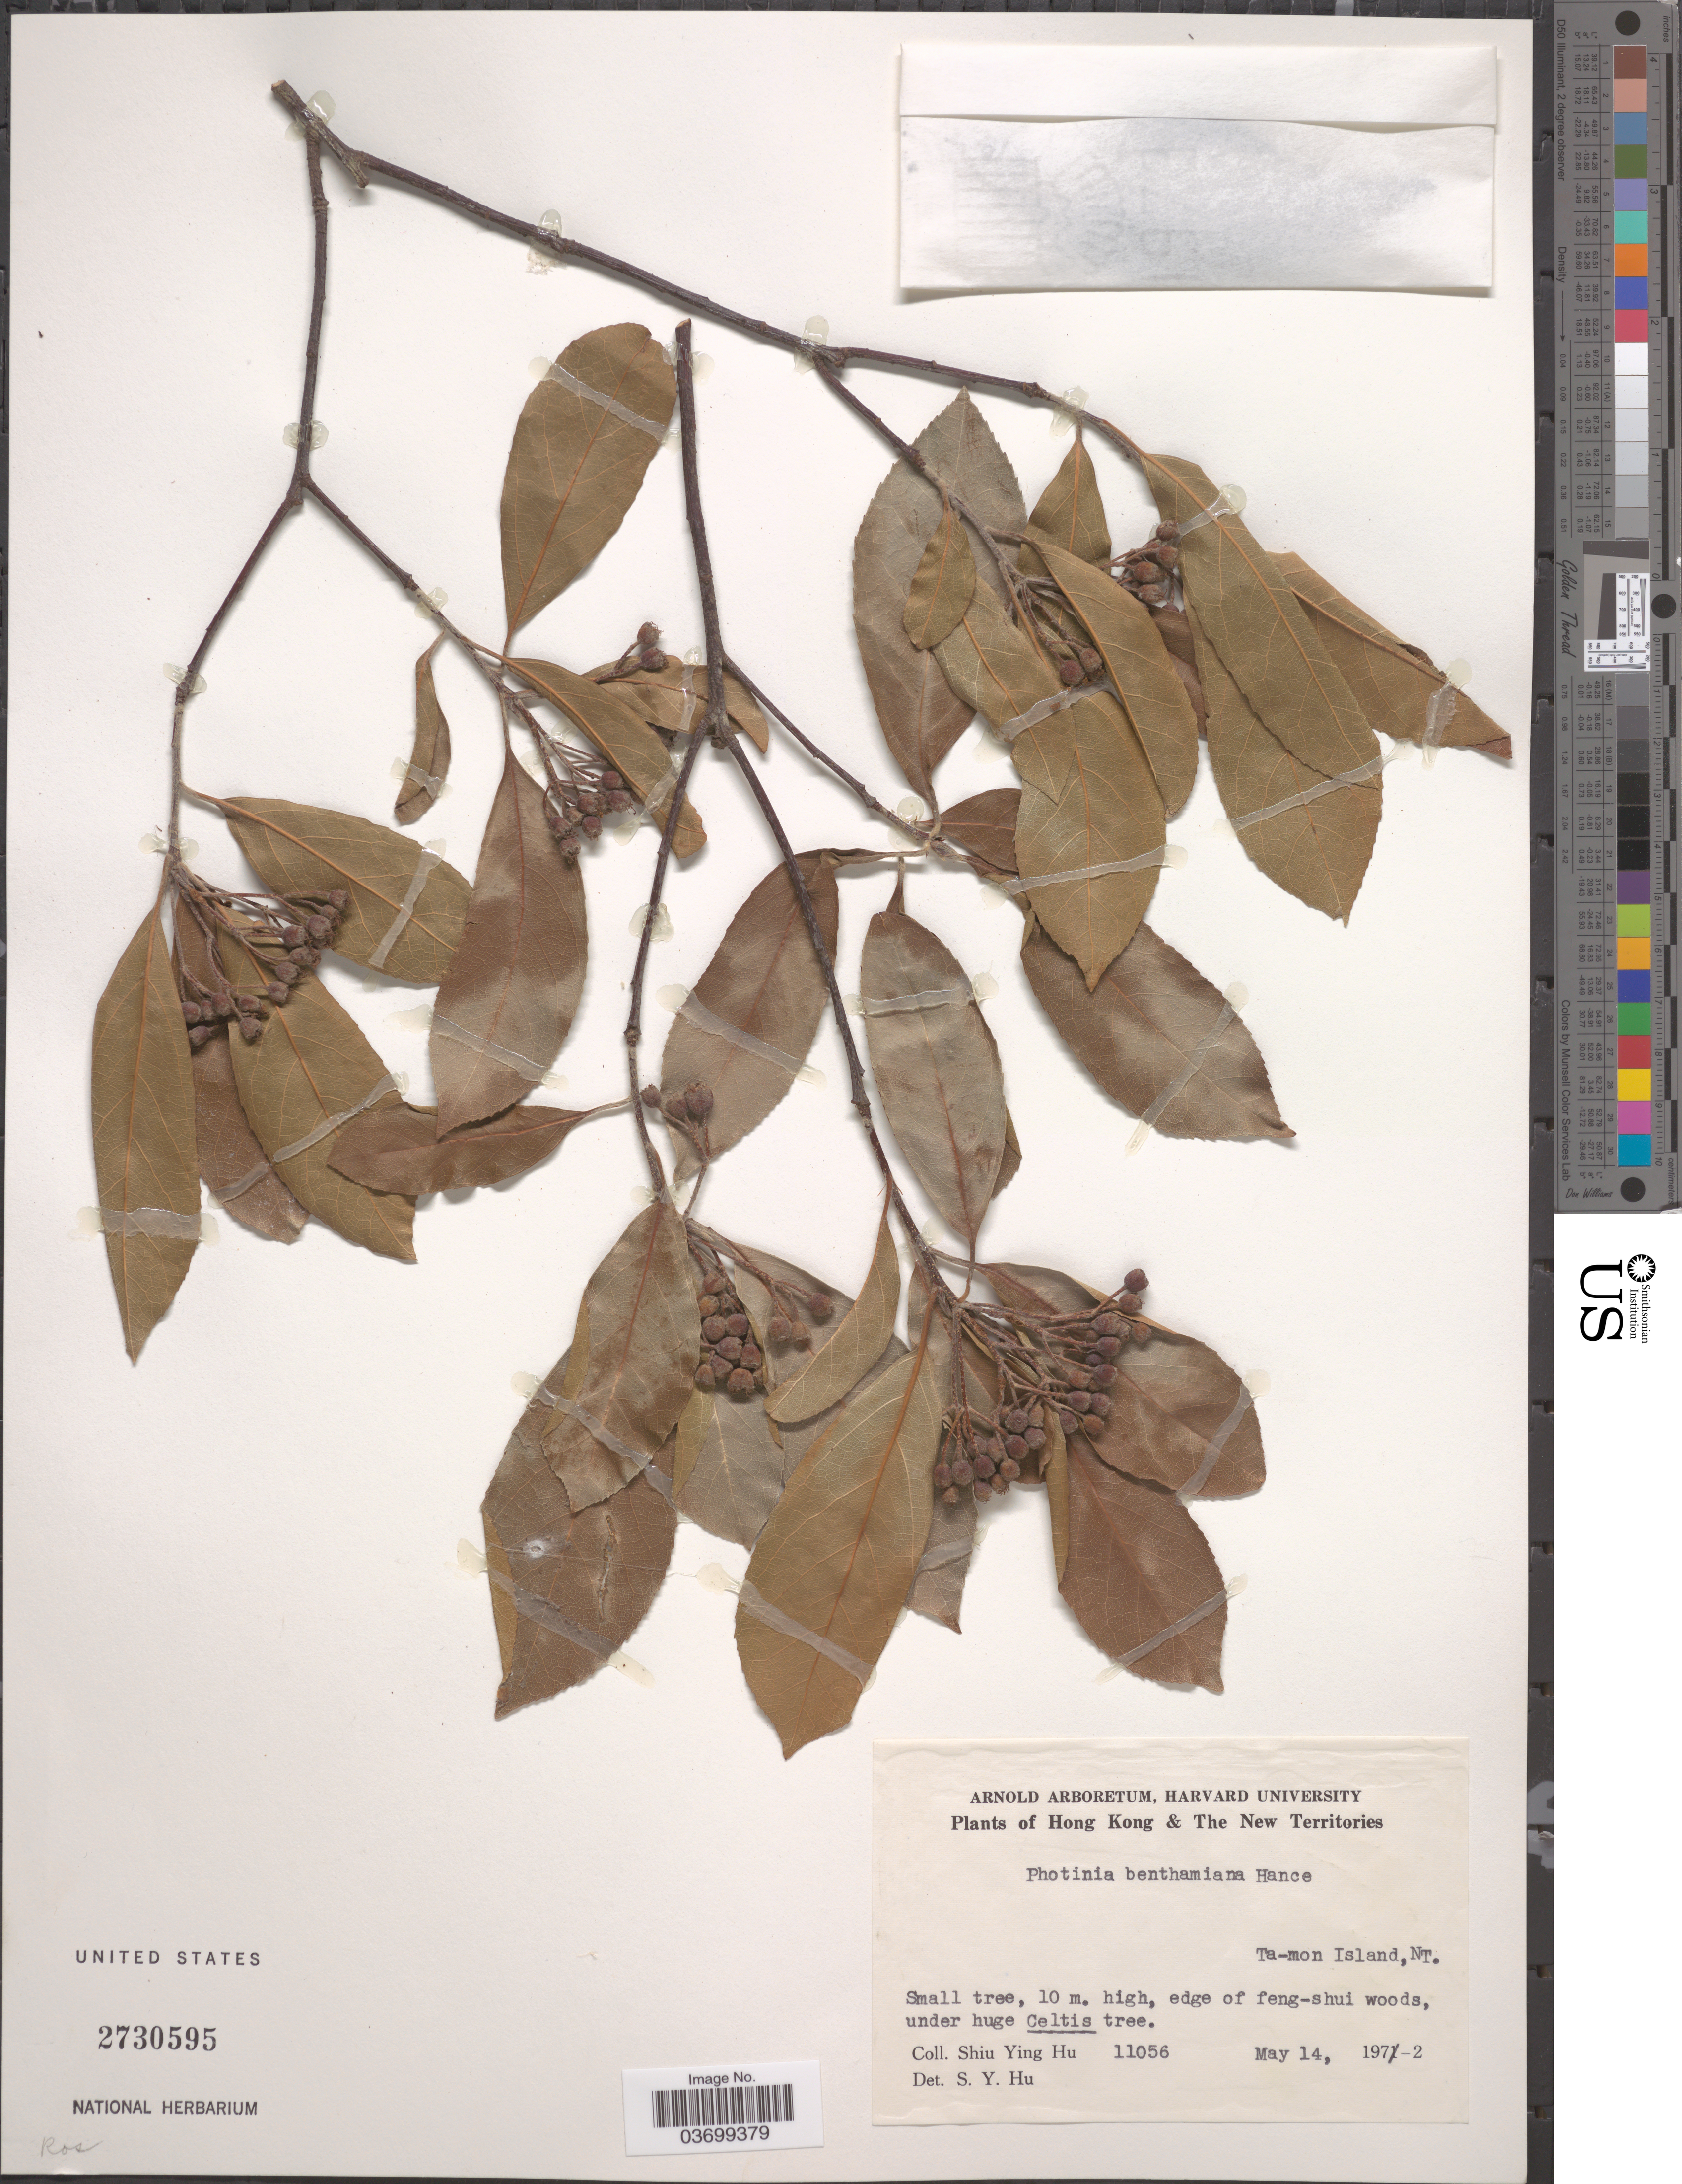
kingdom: Plantae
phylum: Tracheophyta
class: Magnoliopsida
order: Rosales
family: Rosaceae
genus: Photinia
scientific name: Photinia benthamiana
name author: Hance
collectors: S. Y. Hu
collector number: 11056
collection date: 1972-05-14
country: China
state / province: Hong Kong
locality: Hong Kong & The New Territories. Ta-mon Island, NT.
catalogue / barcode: US 2730595